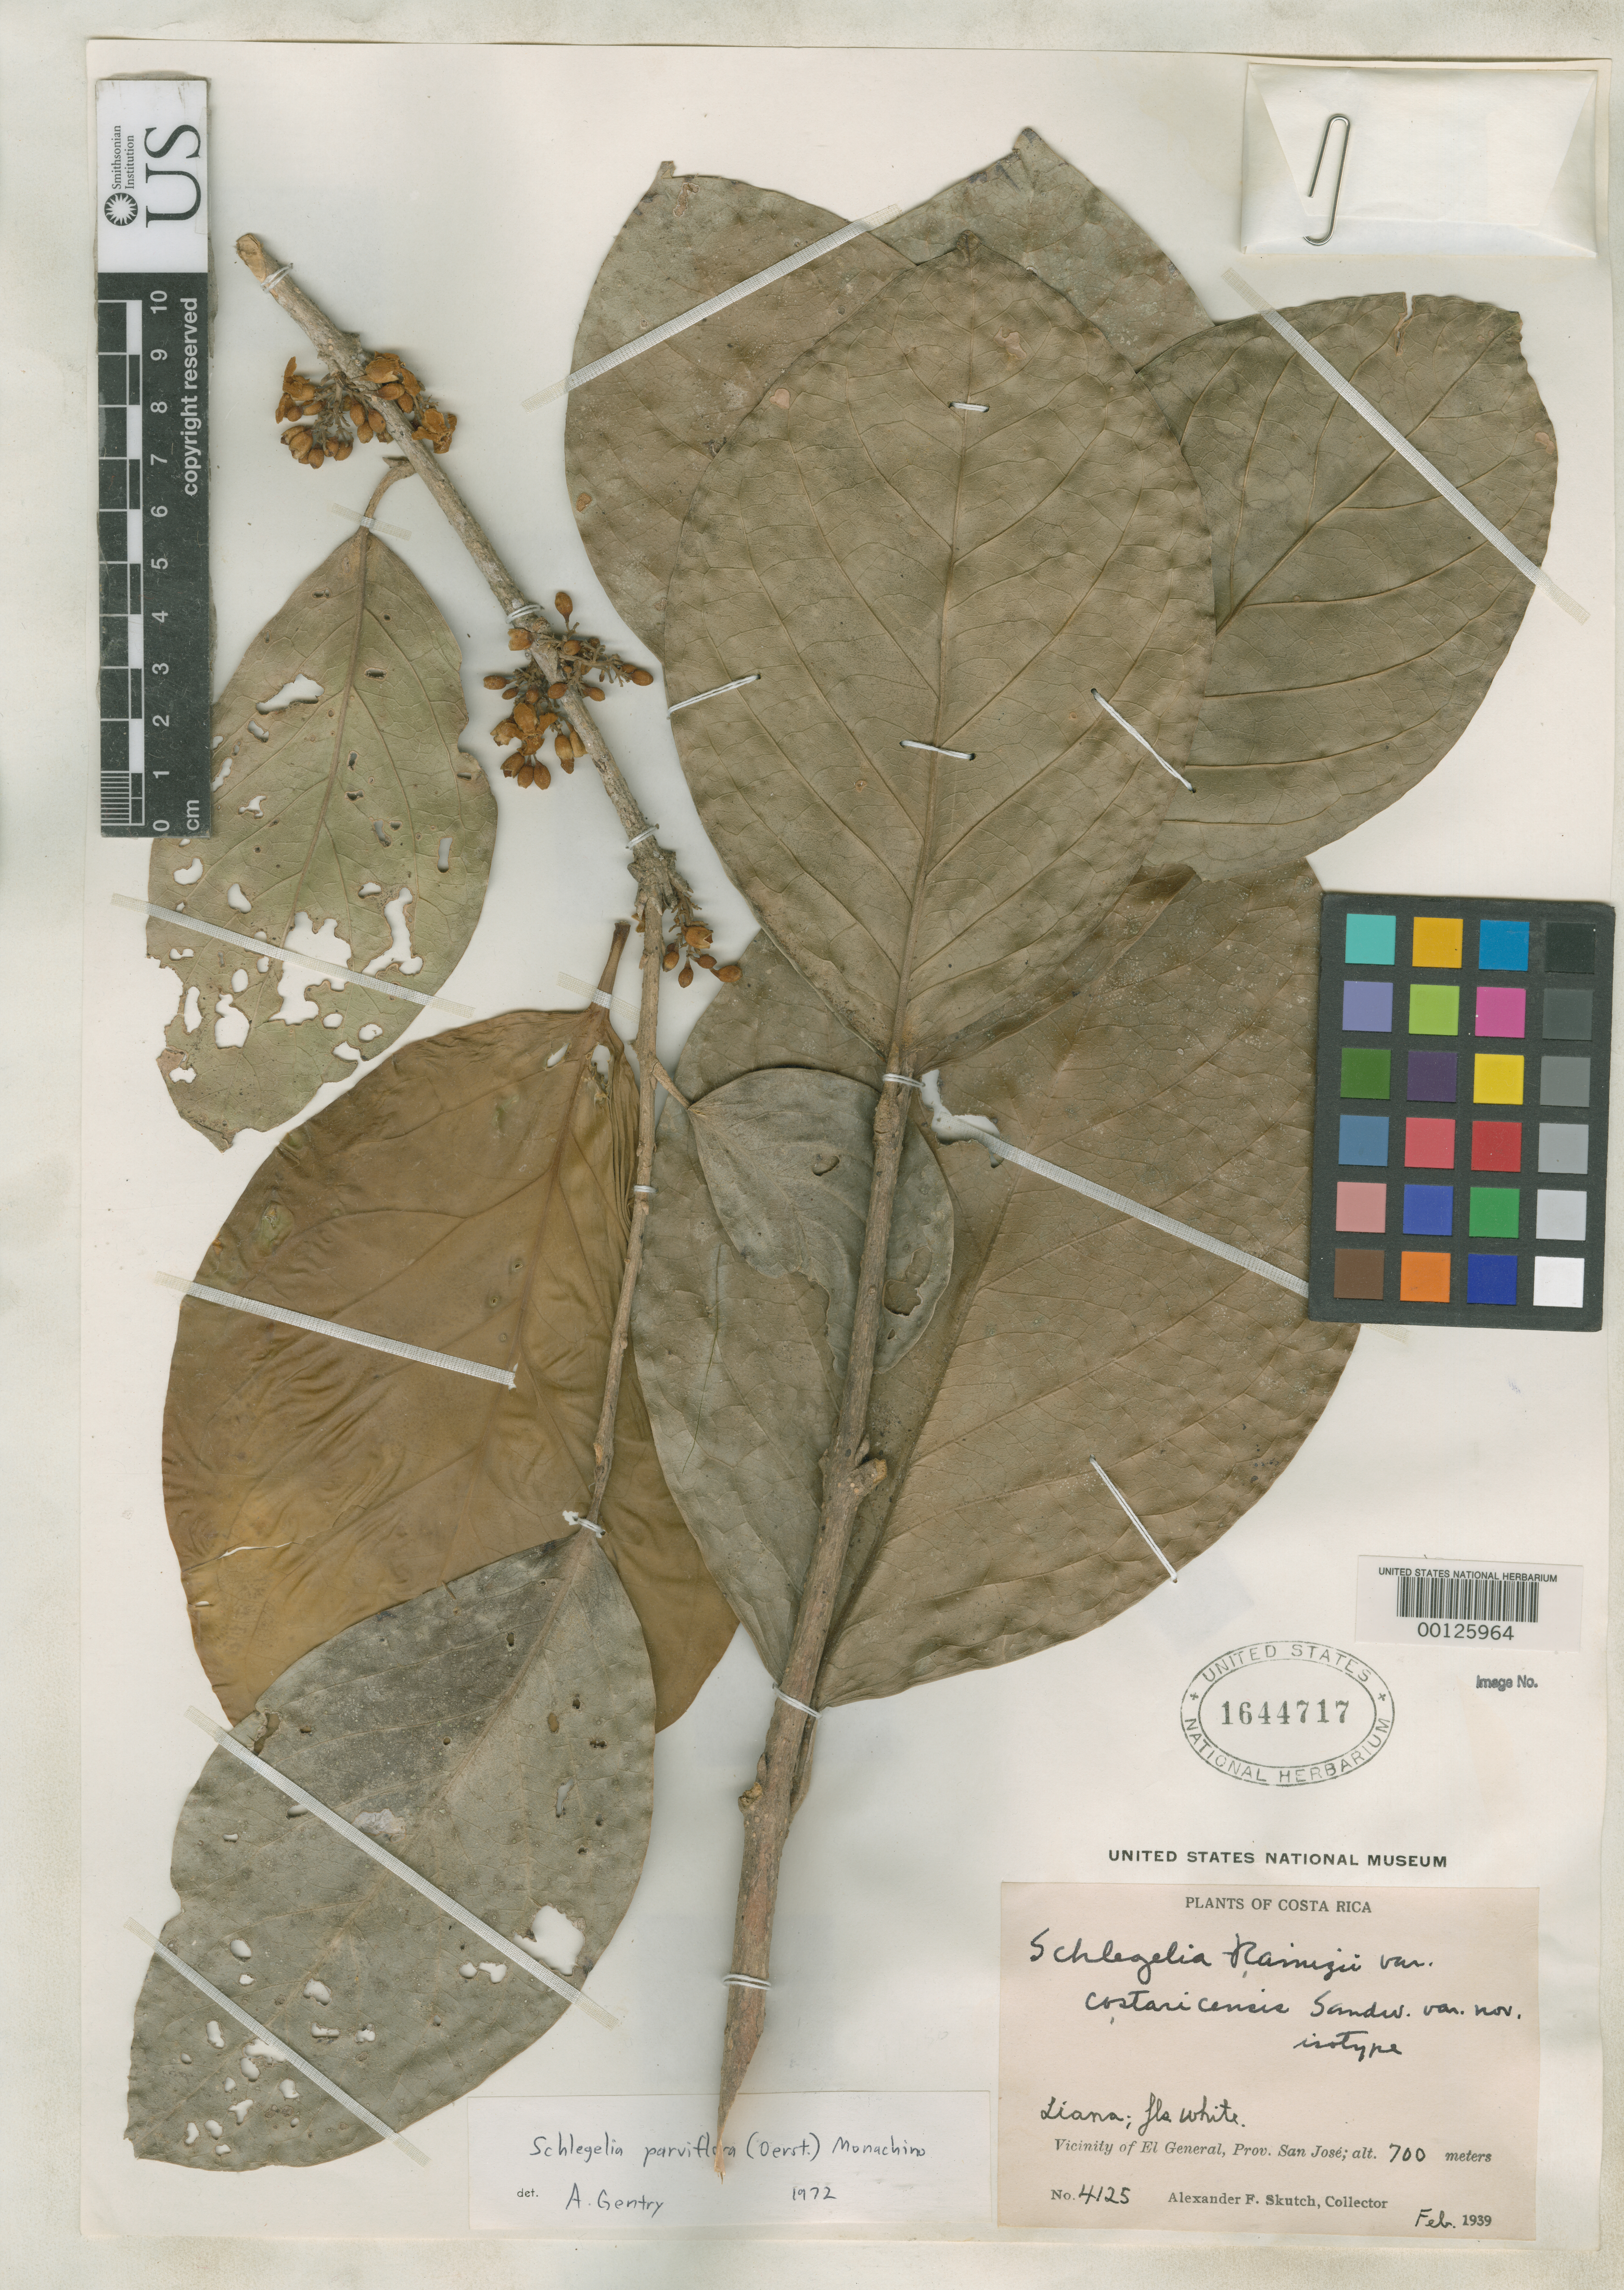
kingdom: Plantae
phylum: Tracheophyta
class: Magnoliopsida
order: Lamiales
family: Schlegeliaceae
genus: Schlegelia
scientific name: Schlegelia ramizii var. costaricensis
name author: Sandwith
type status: Isotype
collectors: A. F. Skutch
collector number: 4125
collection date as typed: Feb 1939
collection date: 1939-02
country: Costa Rica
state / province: San José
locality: Vicinity of El General.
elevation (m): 700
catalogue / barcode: US 1644717